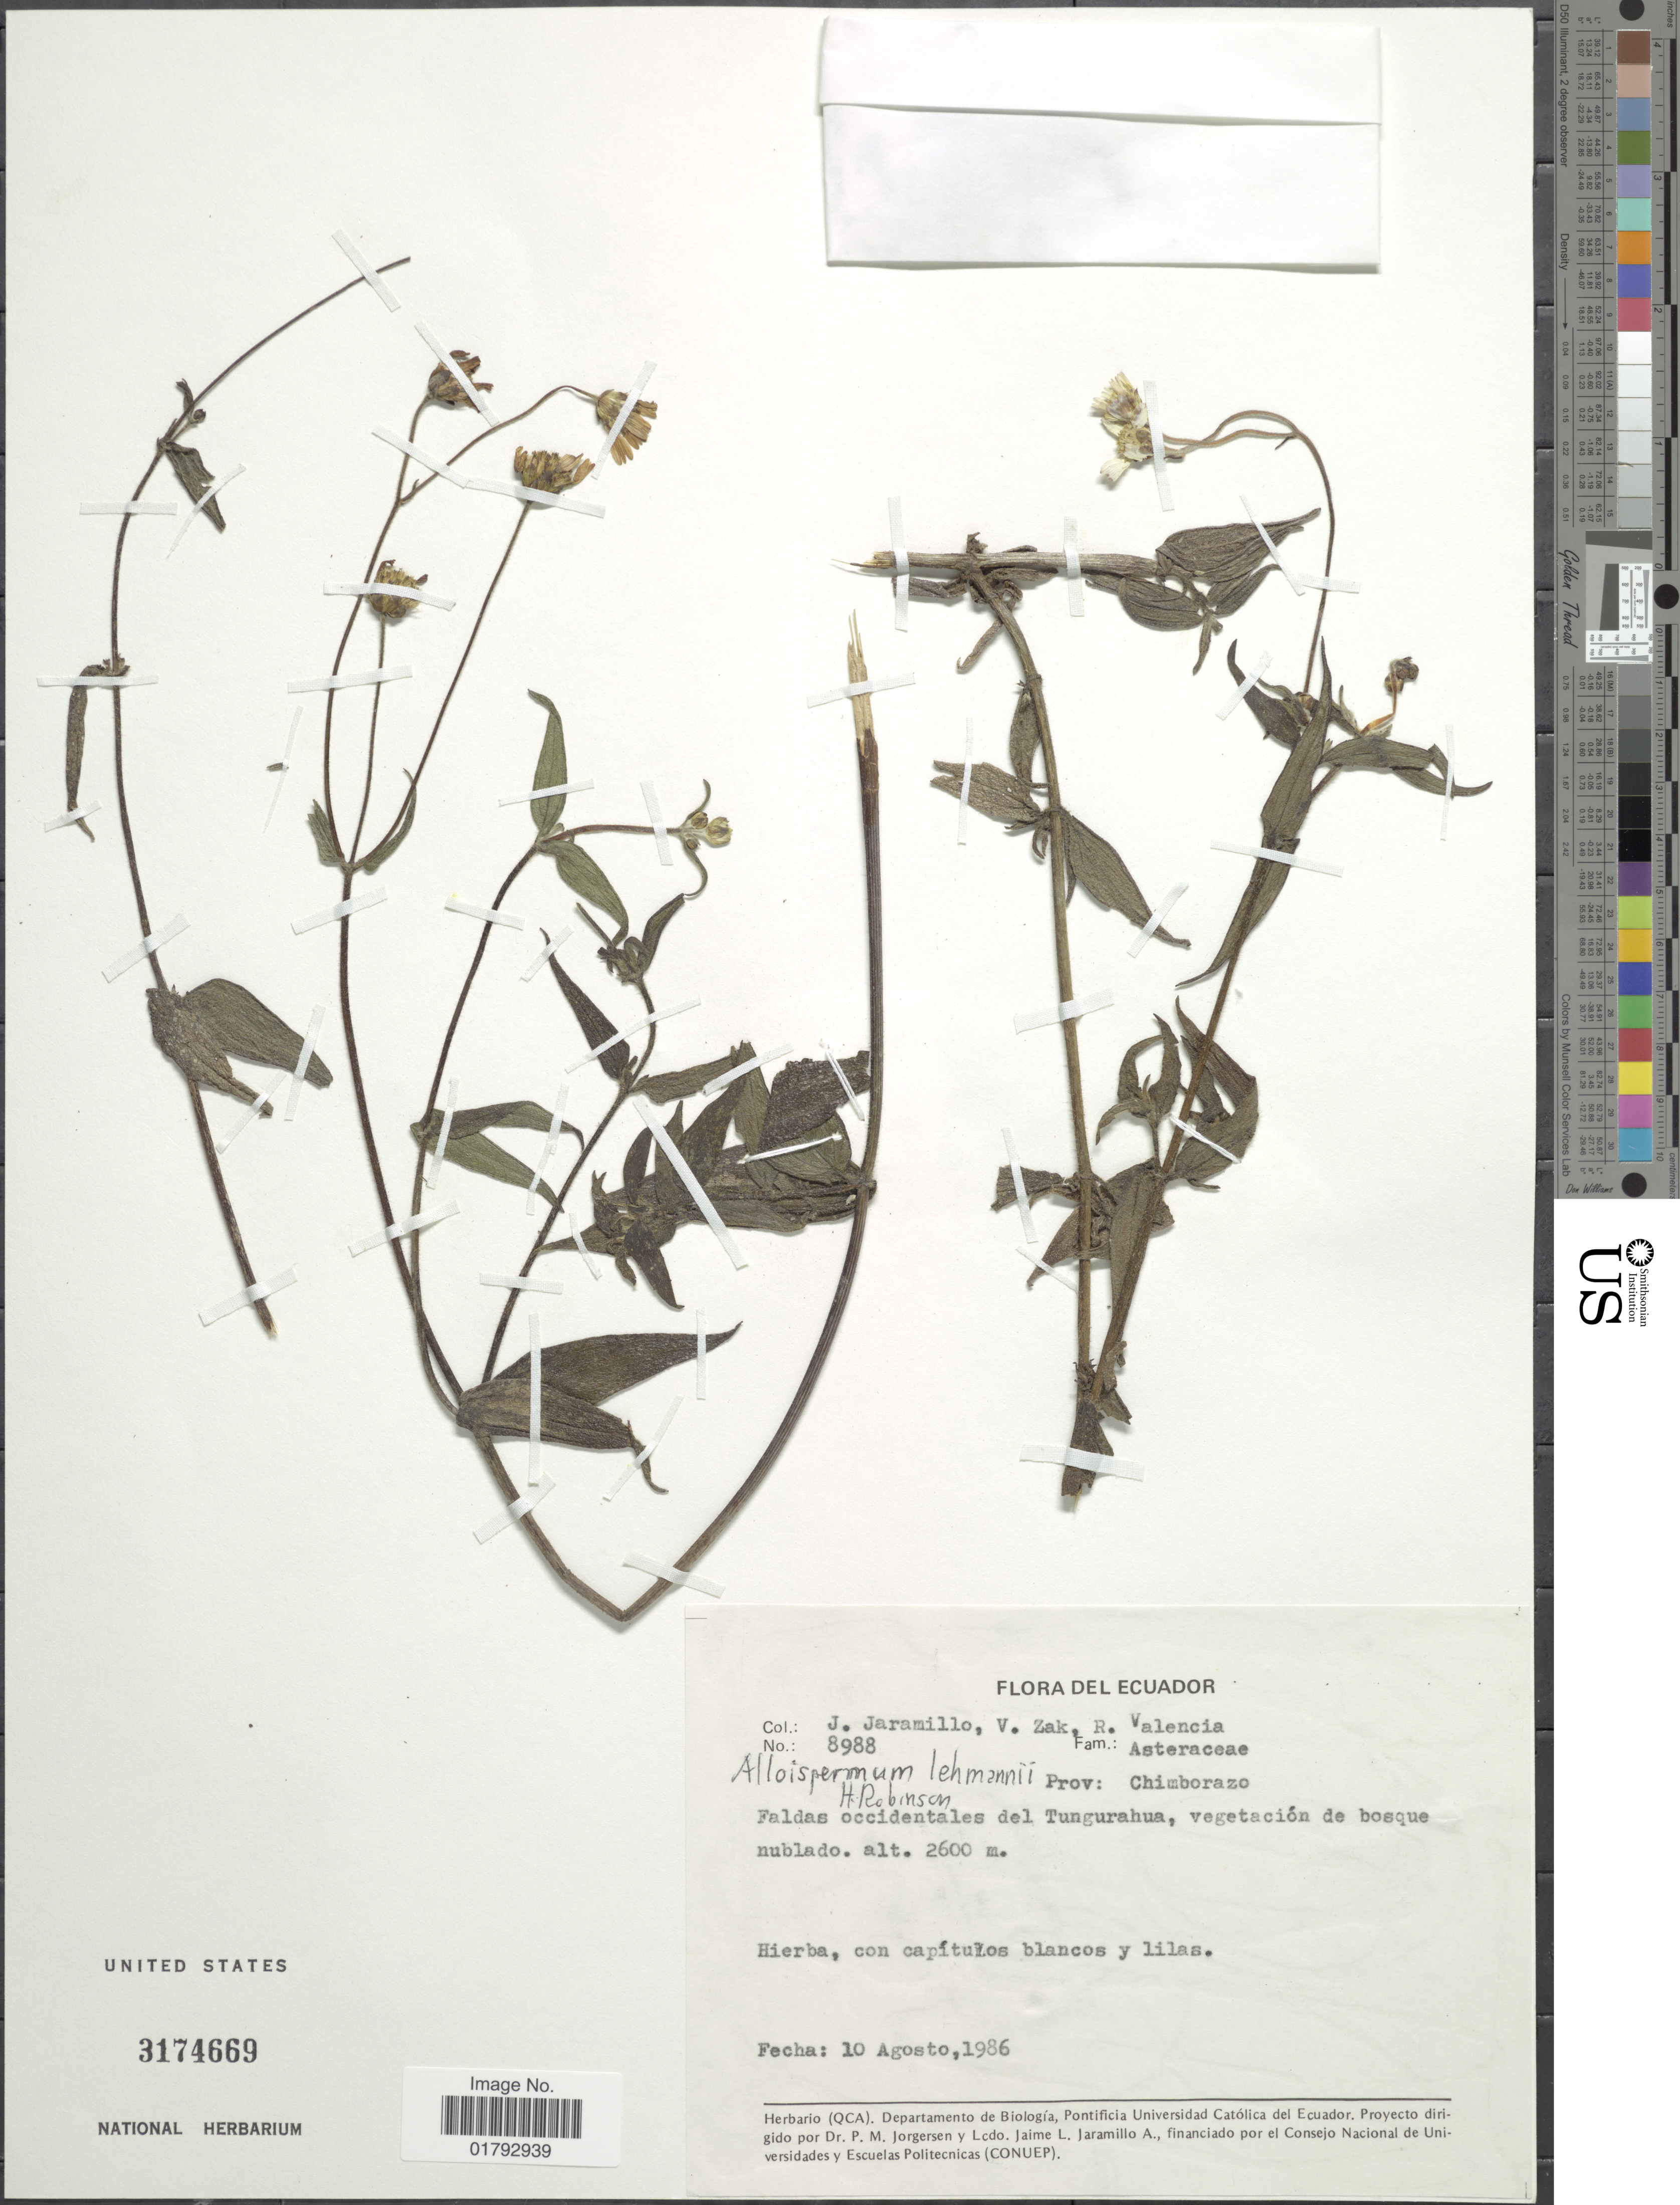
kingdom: Plantae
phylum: Tracheophyta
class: Magnoliopsida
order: Asterales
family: Asteraceae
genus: Alloispermum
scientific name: Alloispermum sodiroi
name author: (Hieron.) H. Rob.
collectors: J. Jaramillo, V. Zak & R. Valencia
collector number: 8988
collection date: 1986-08-10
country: Ecuador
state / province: Chimborazo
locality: Faldas occidentales del Tugurahua. Prov. Chimborazo.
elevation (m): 2600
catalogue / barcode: US 3174669